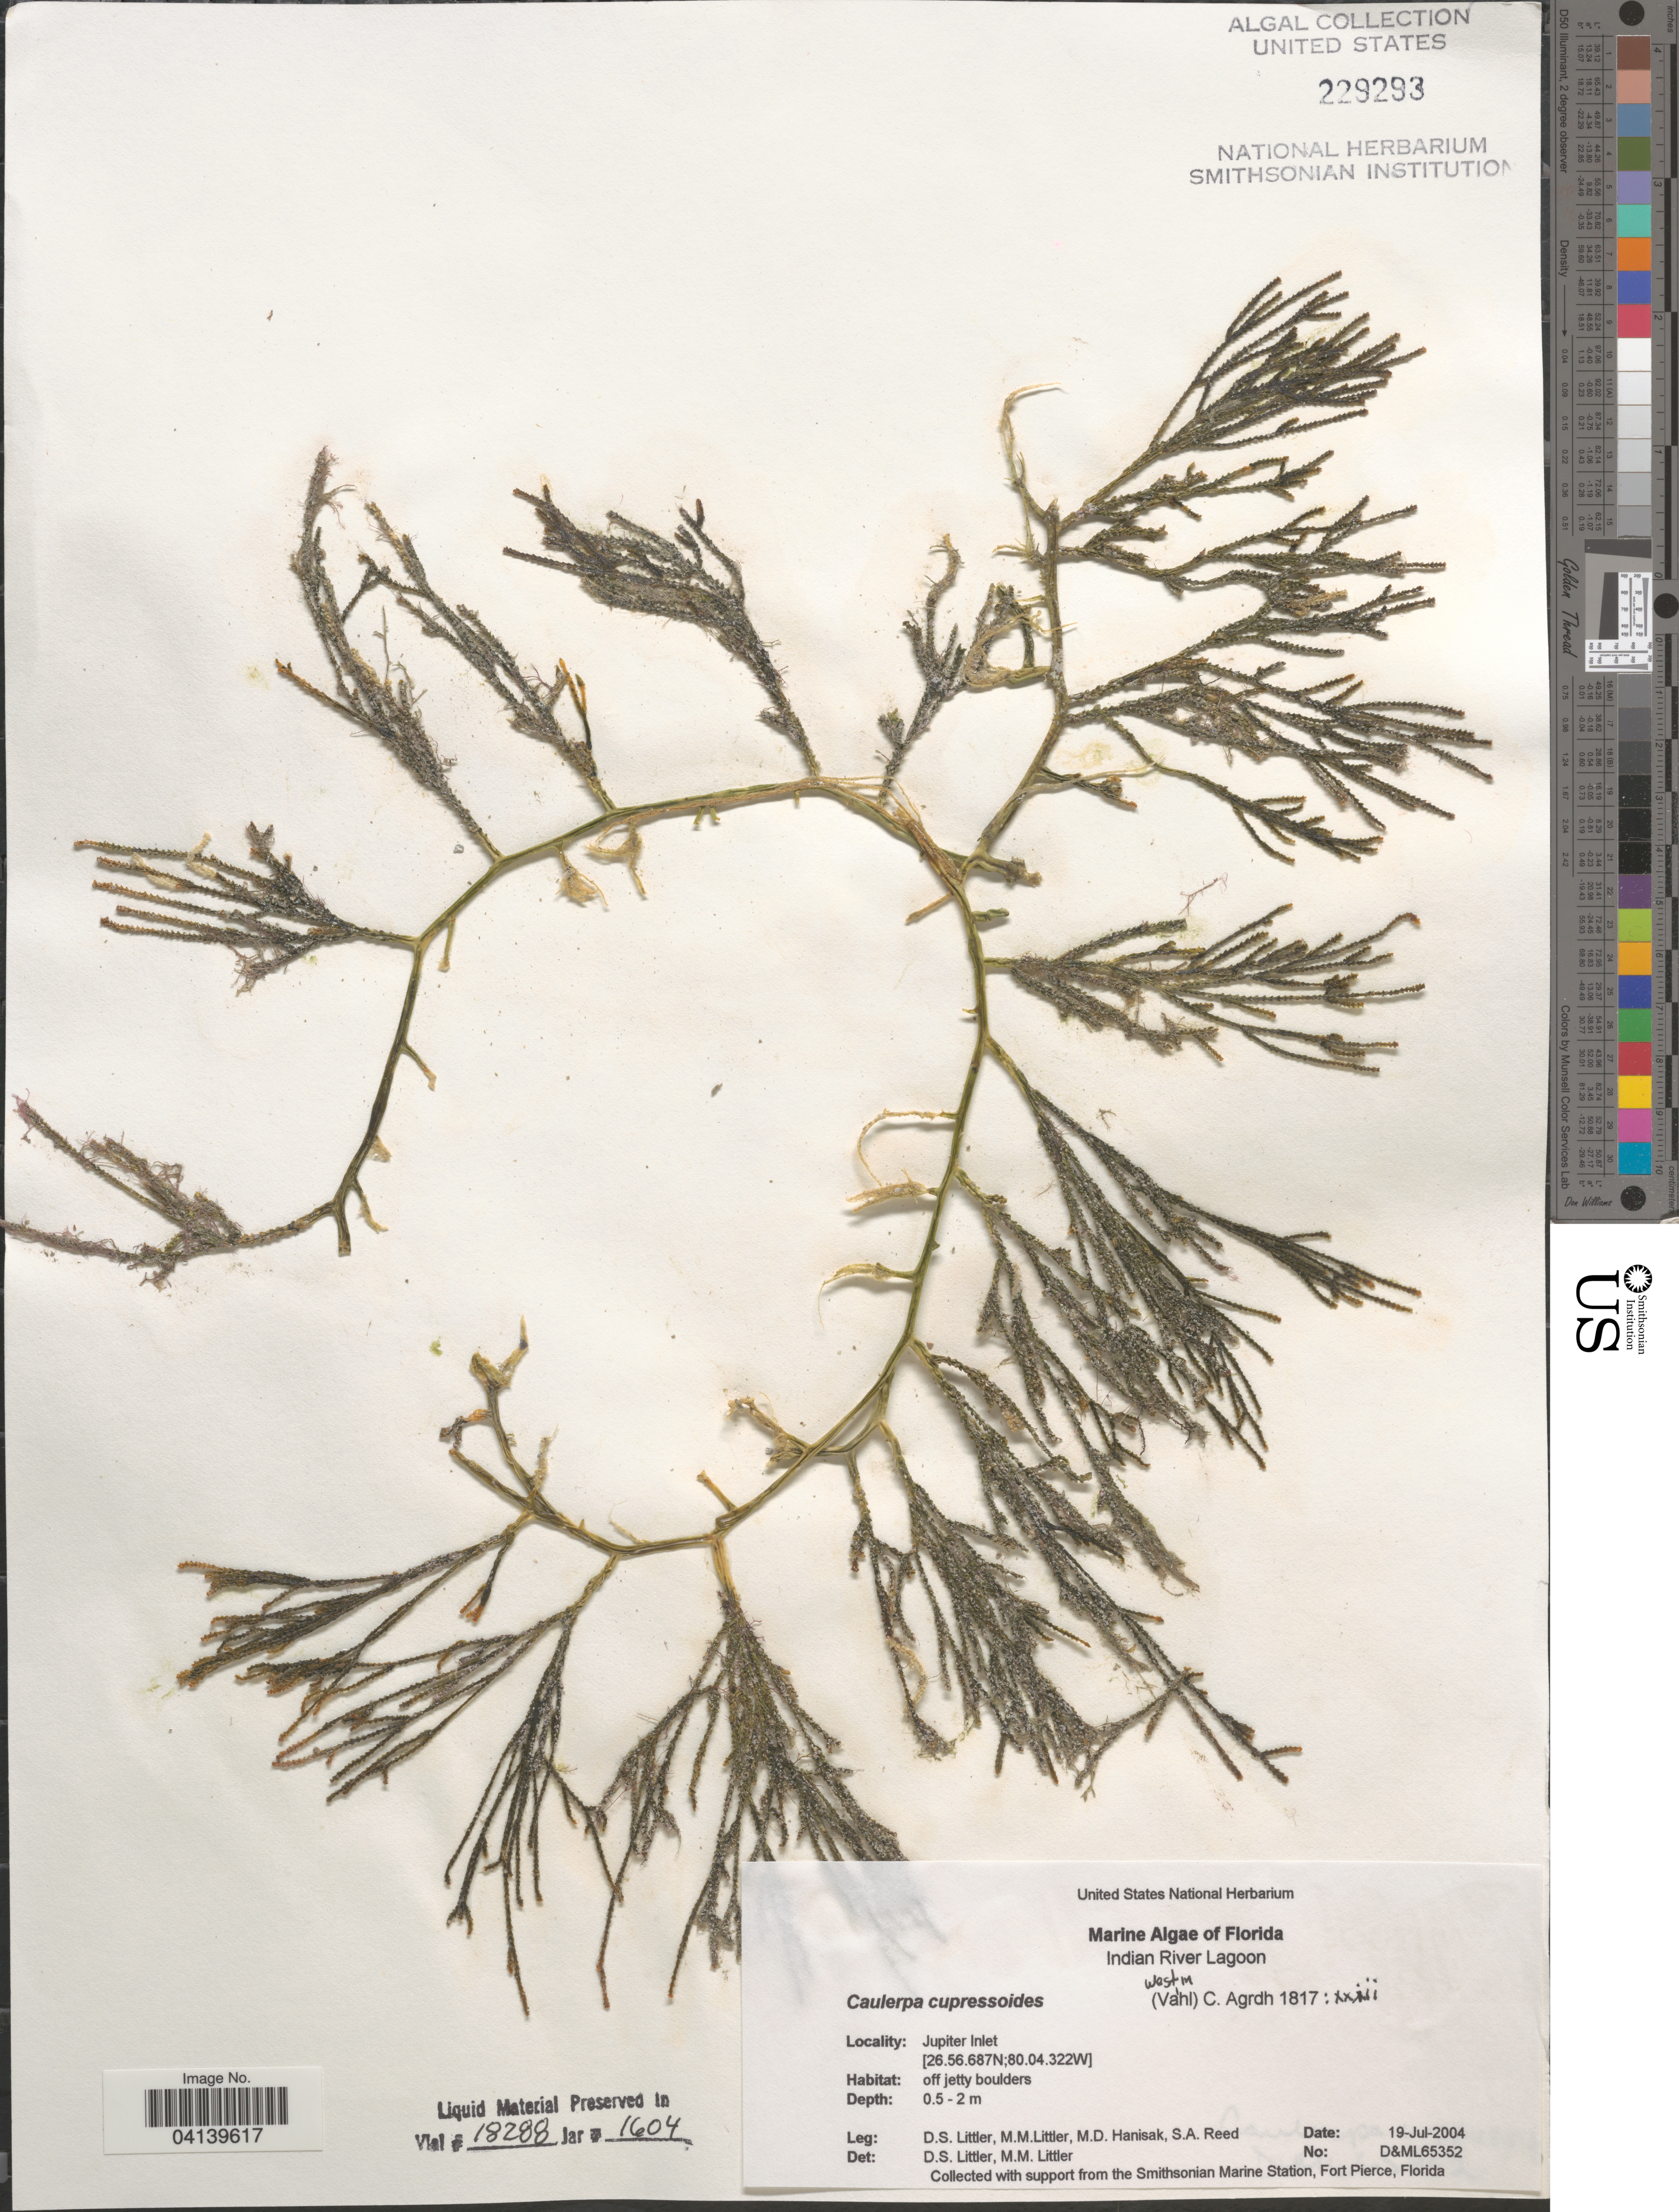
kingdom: Plantae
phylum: Chlorophyta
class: Ulvophyceae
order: Bryopsidales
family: Caulerpaceae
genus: Caulerpa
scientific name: Caulerpa cupressoides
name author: (Vahl) C. Agardh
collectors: D. S. Littler, M. Hanisak & S. Reed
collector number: D&ML65352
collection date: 2004-07-19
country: United States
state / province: Florida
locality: Indian River Lagoon. Jupiter Inlet.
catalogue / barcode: US 229293